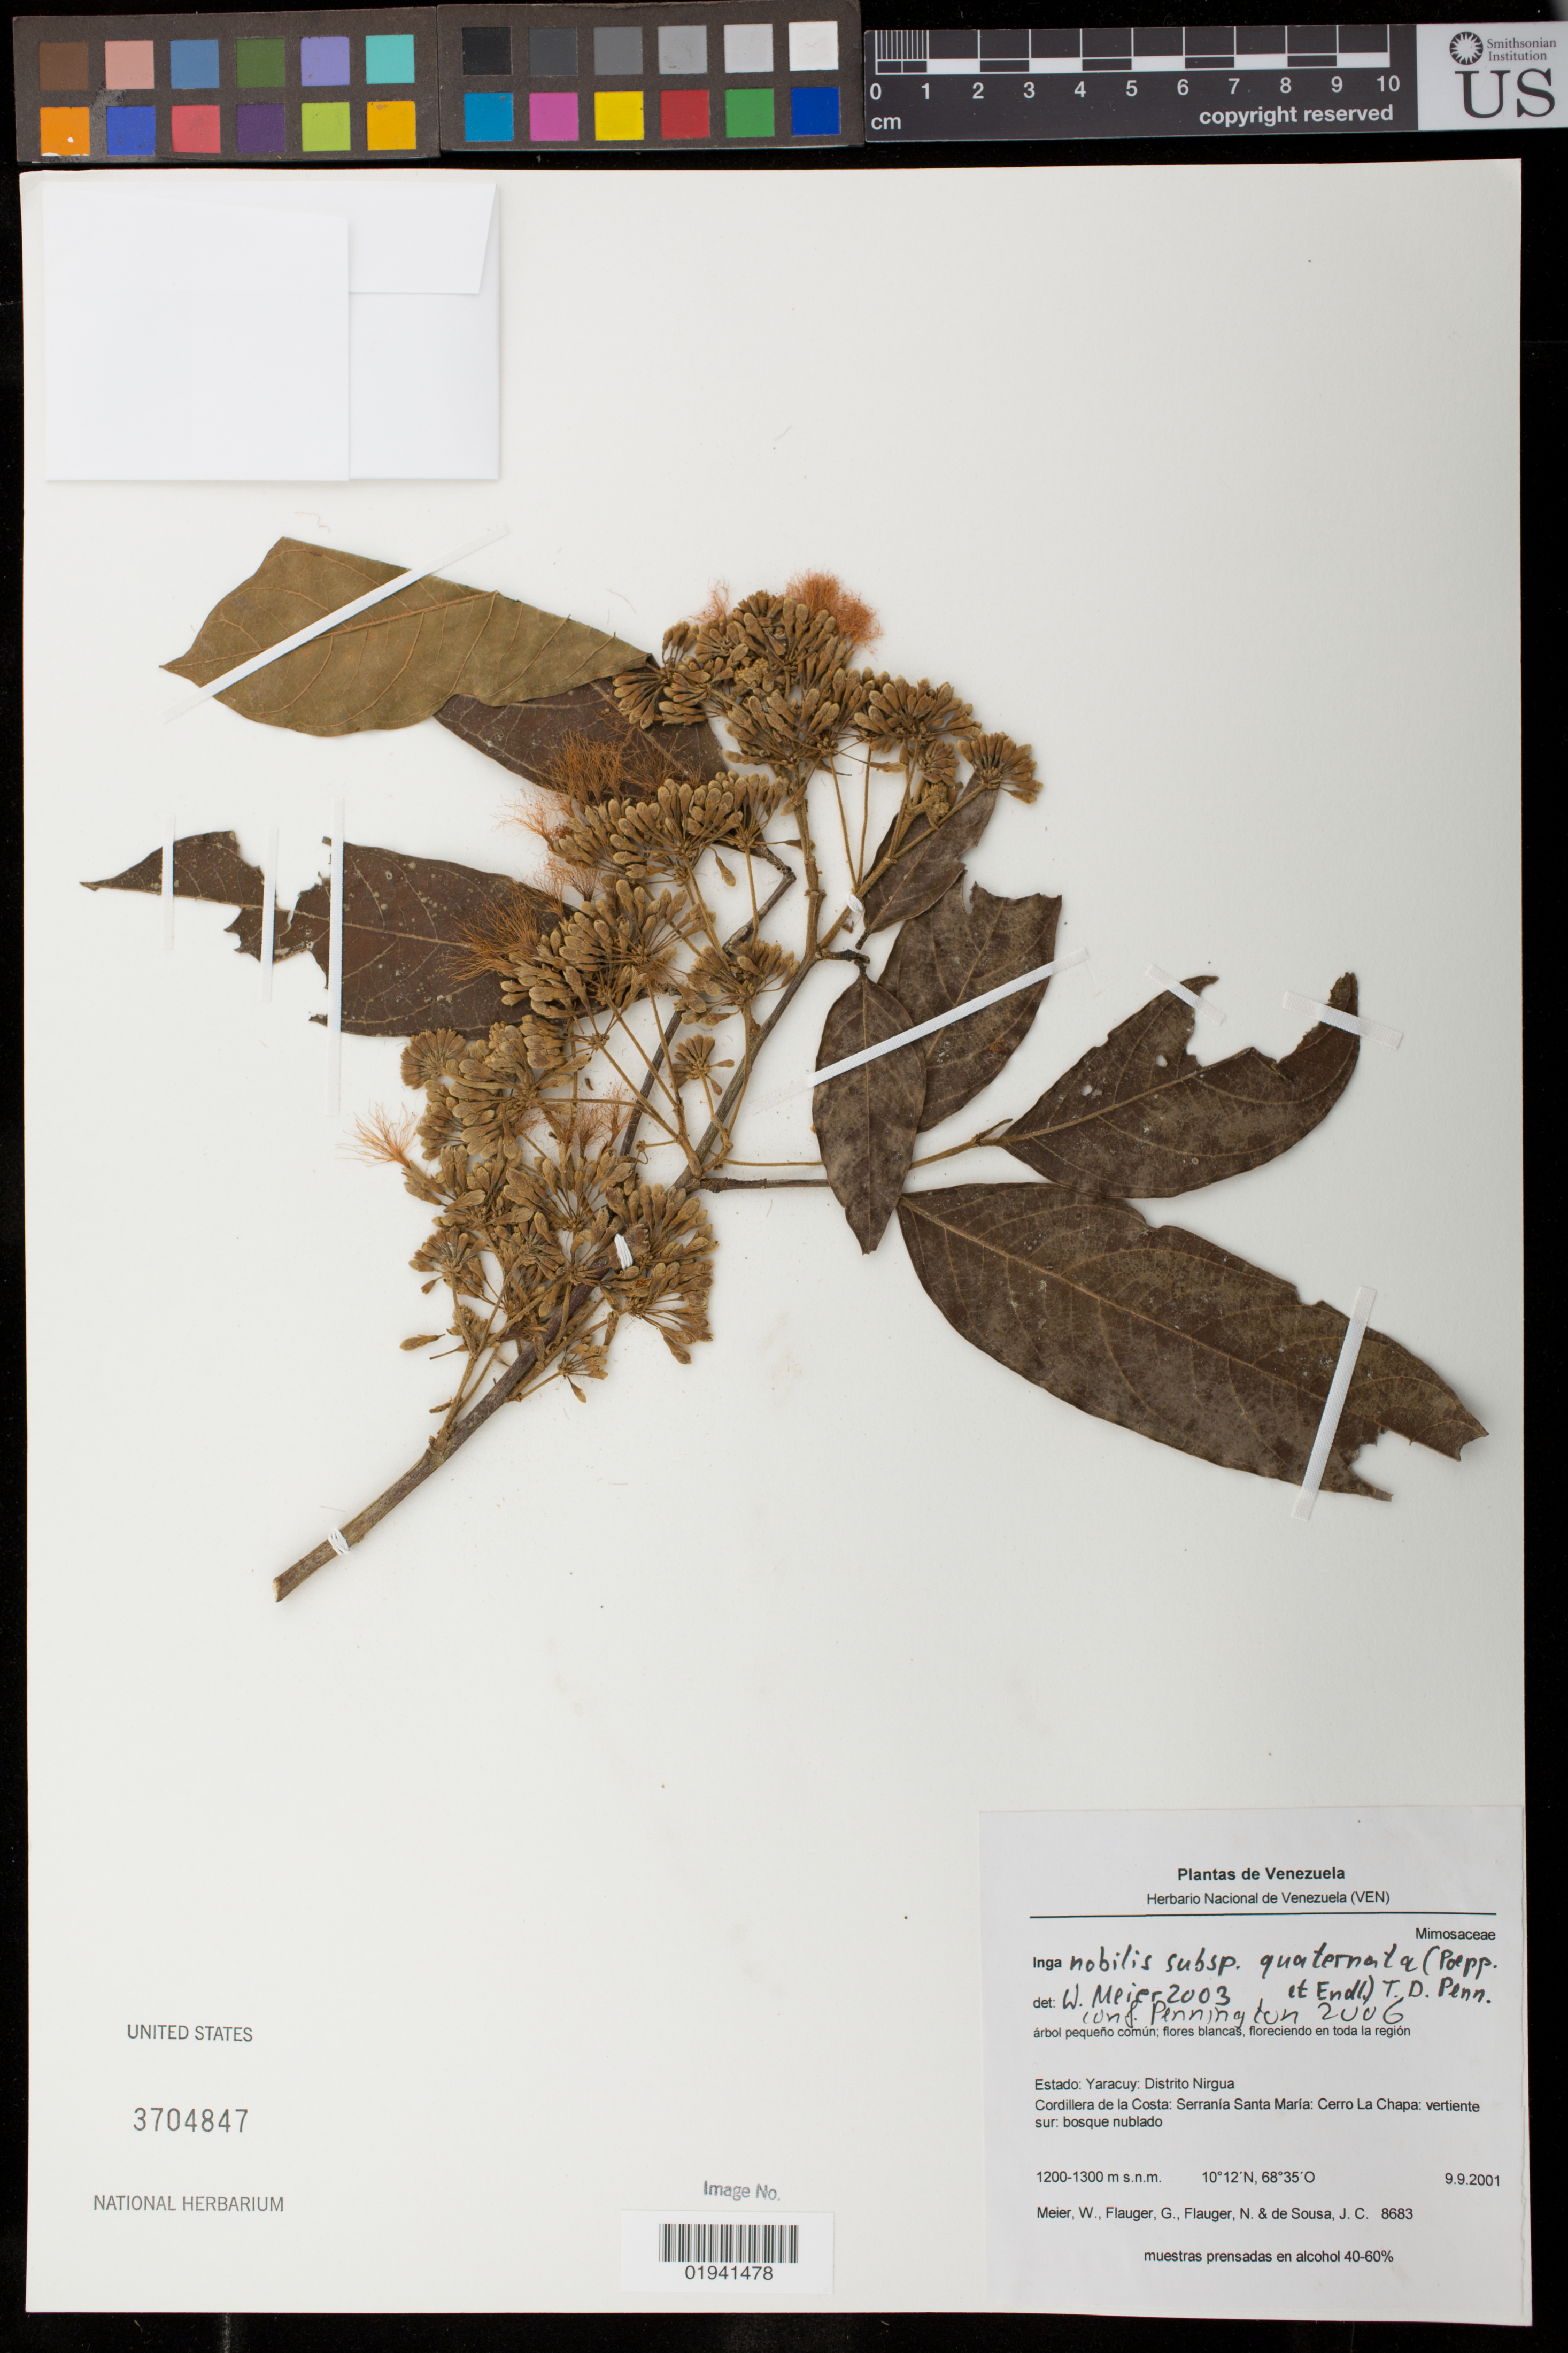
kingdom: Plantae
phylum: Tracheophyta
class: Magnoliopsida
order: Fabales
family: Fabaceae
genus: Inga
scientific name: Inga nobilis subsp. quaternata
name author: (Poepp. & Endl.) T.D. Penn.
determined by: Pennington, --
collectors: W. Meier, G. Flauger, N. Flauger & J. de Sousa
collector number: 8683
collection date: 2001-09-09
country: Venezuela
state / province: Yaracuy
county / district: Nirgua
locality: Cordillera de la Costa: Serrania Santa Maria: Cerro La Chapa.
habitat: vertiente sur, bosque nublado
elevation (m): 1200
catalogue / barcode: US 3704847